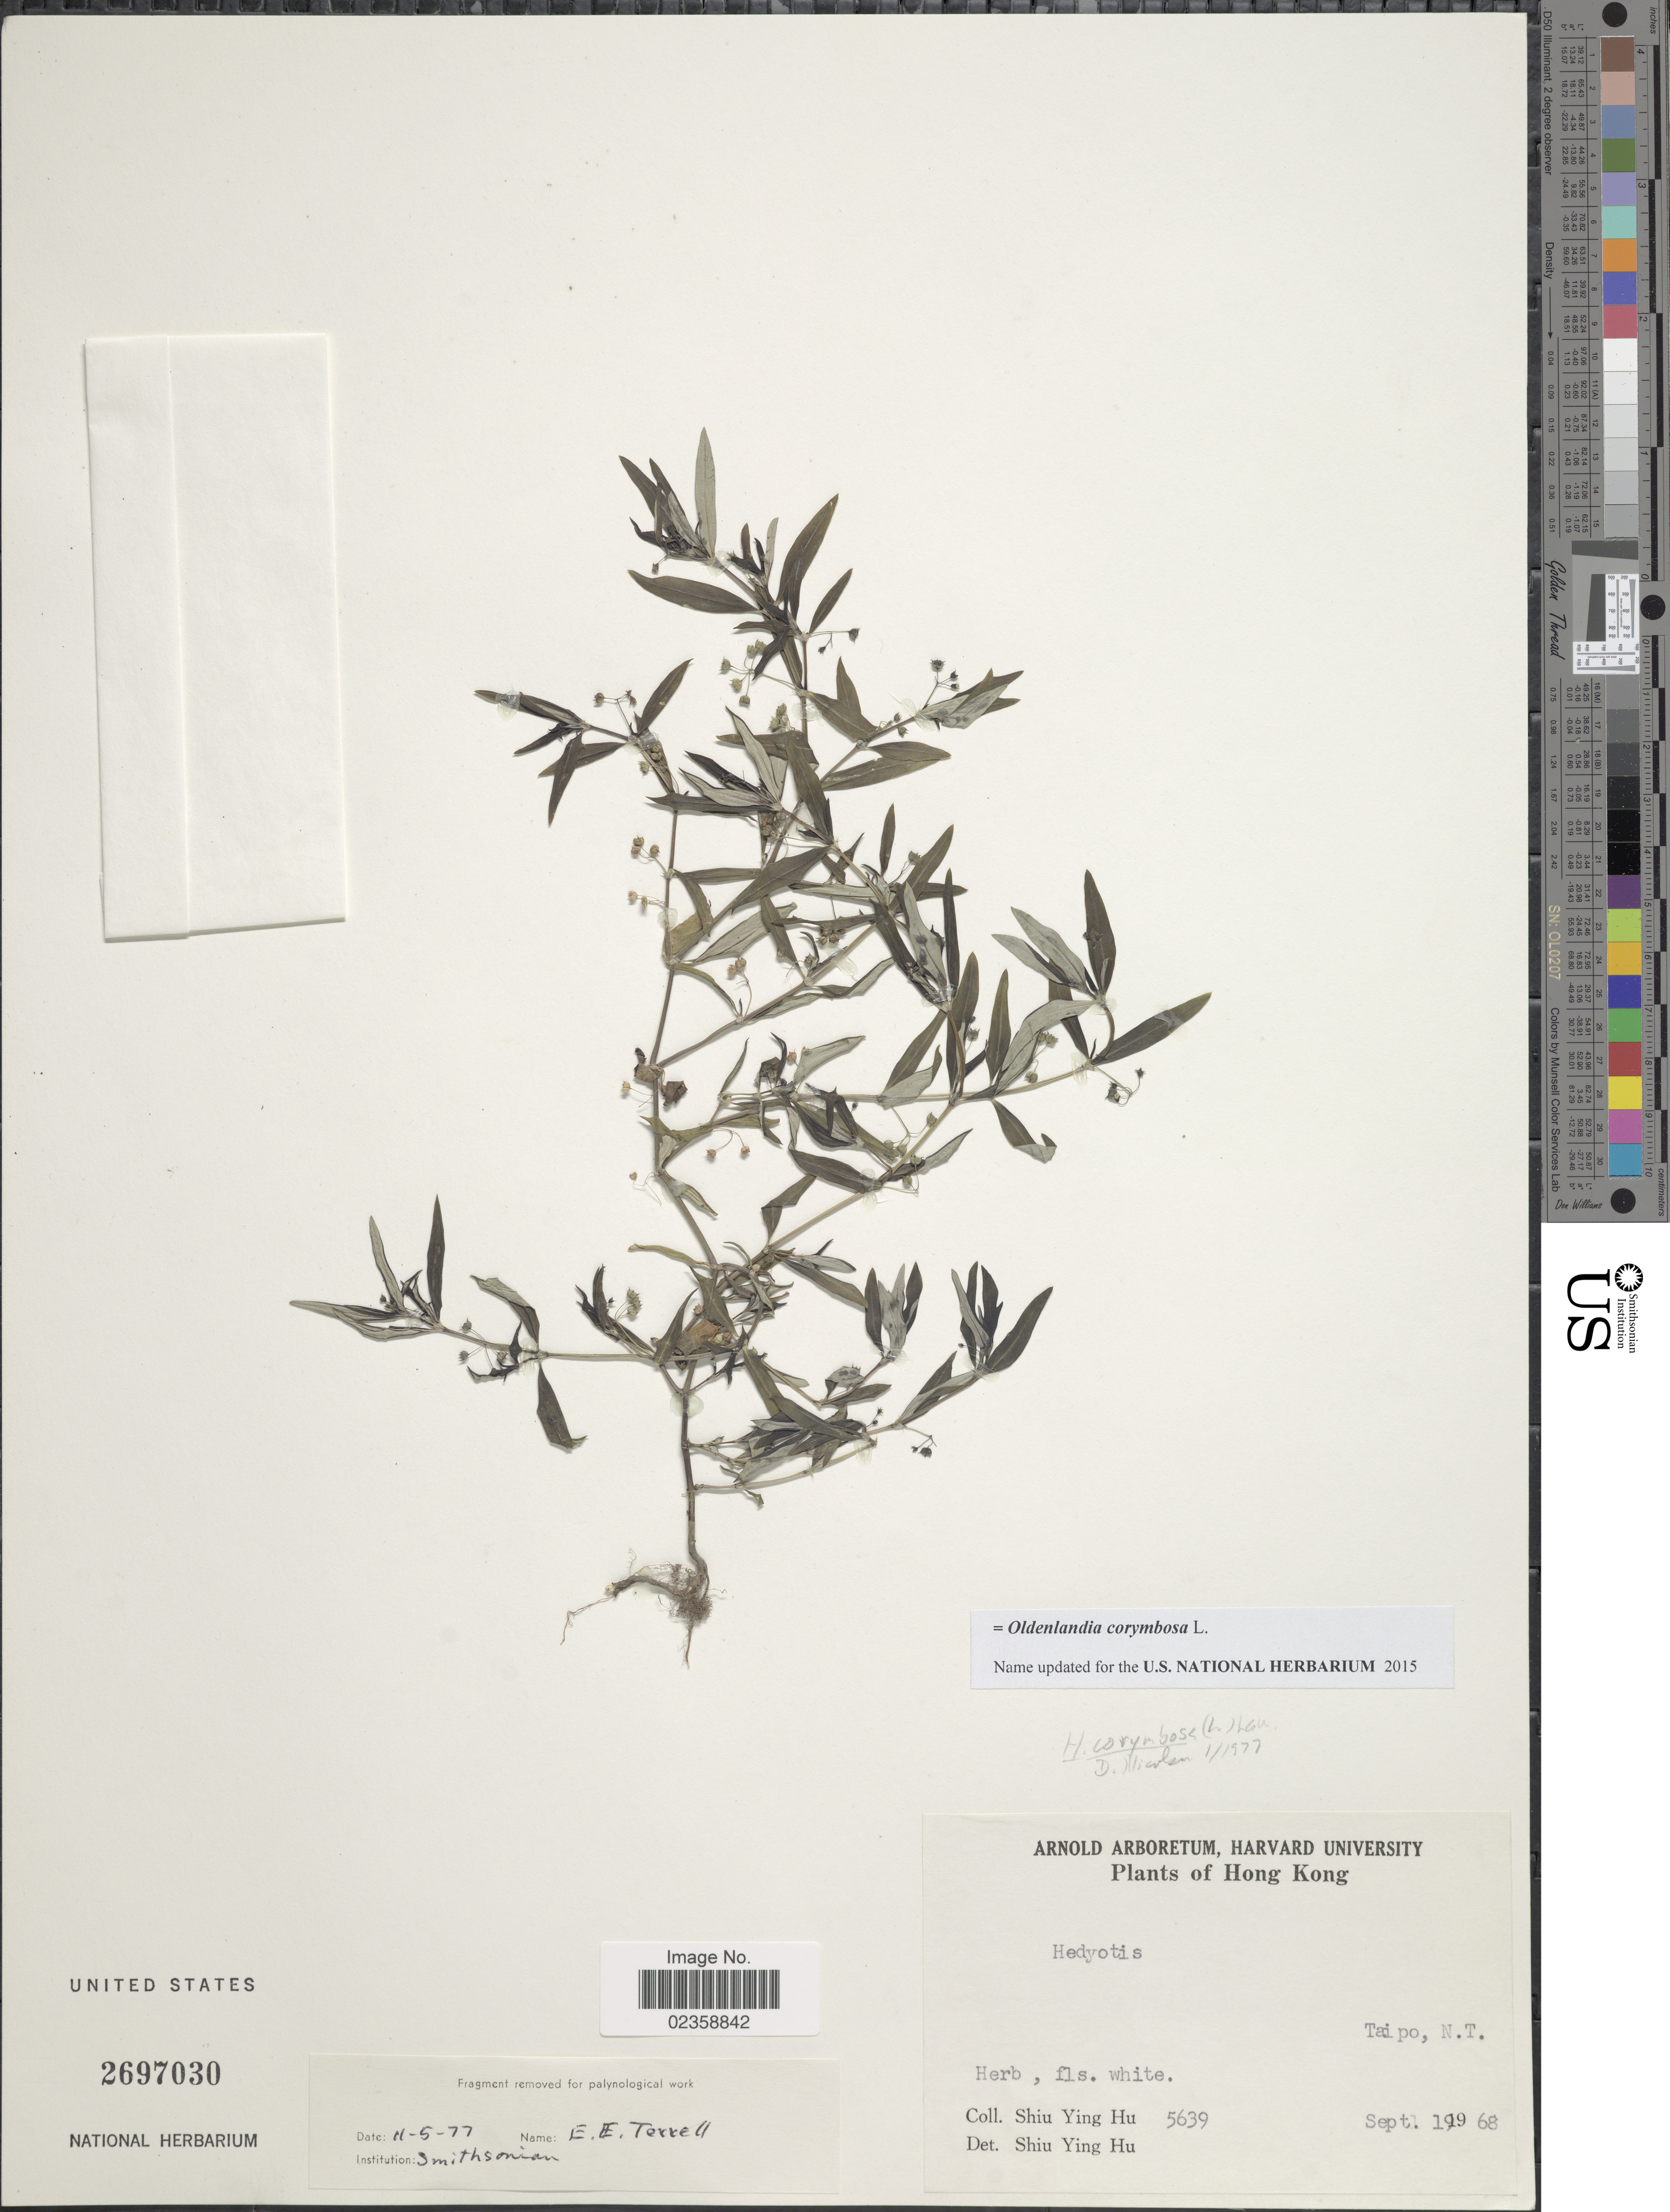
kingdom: Plantae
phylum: Tracheophyta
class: Magnoliopsida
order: Gentianales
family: Rubiaceae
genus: Oldenlandia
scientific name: Oldenlandia corymbosa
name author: L.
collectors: S. Y. Hu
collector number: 5639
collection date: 1968-09-19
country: China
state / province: Hong Kong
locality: Taipo, N.T.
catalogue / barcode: US 2697030